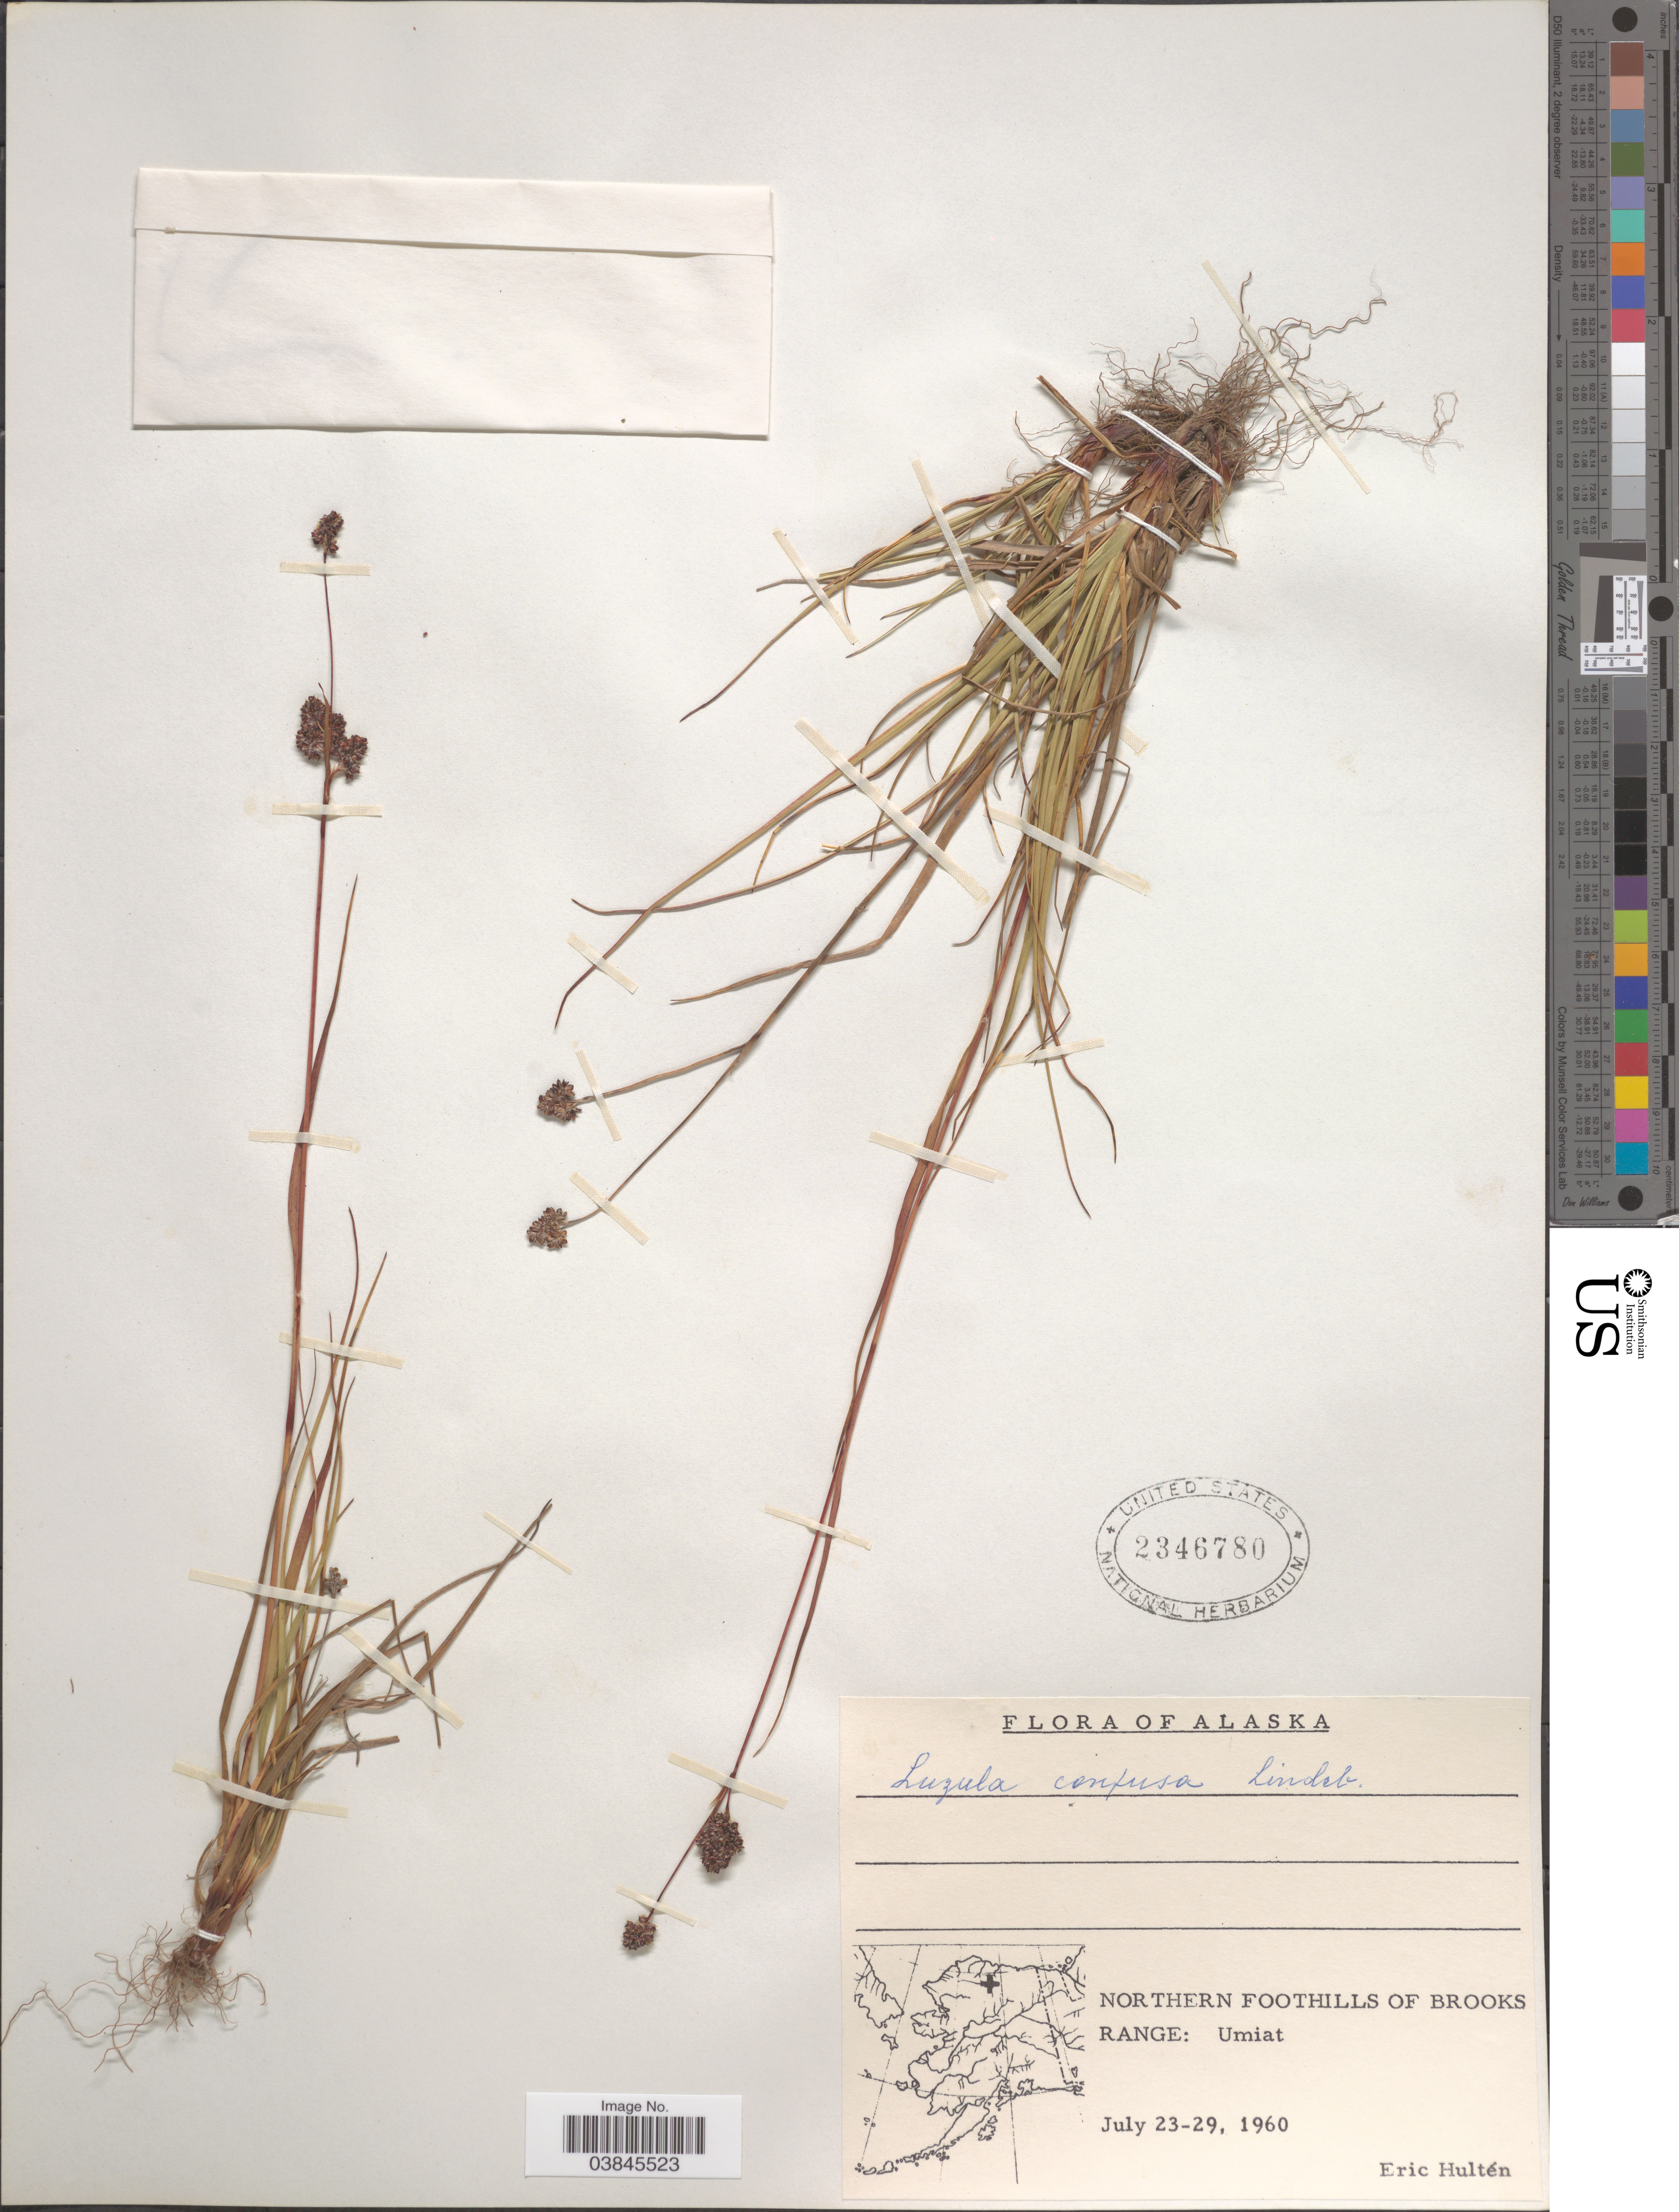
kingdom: Plantae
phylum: Tracheophyta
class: Liliopsida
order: Poales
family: Juncaceae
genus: Luzula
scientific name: Luzula confusa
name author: Lindeb.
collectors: E. G. Hultén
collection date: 1960-07-23/1960-07-29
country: United States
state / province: Alaska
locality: Northern Foothills of Brooks Range: Umiat.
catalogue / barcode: US 2346780